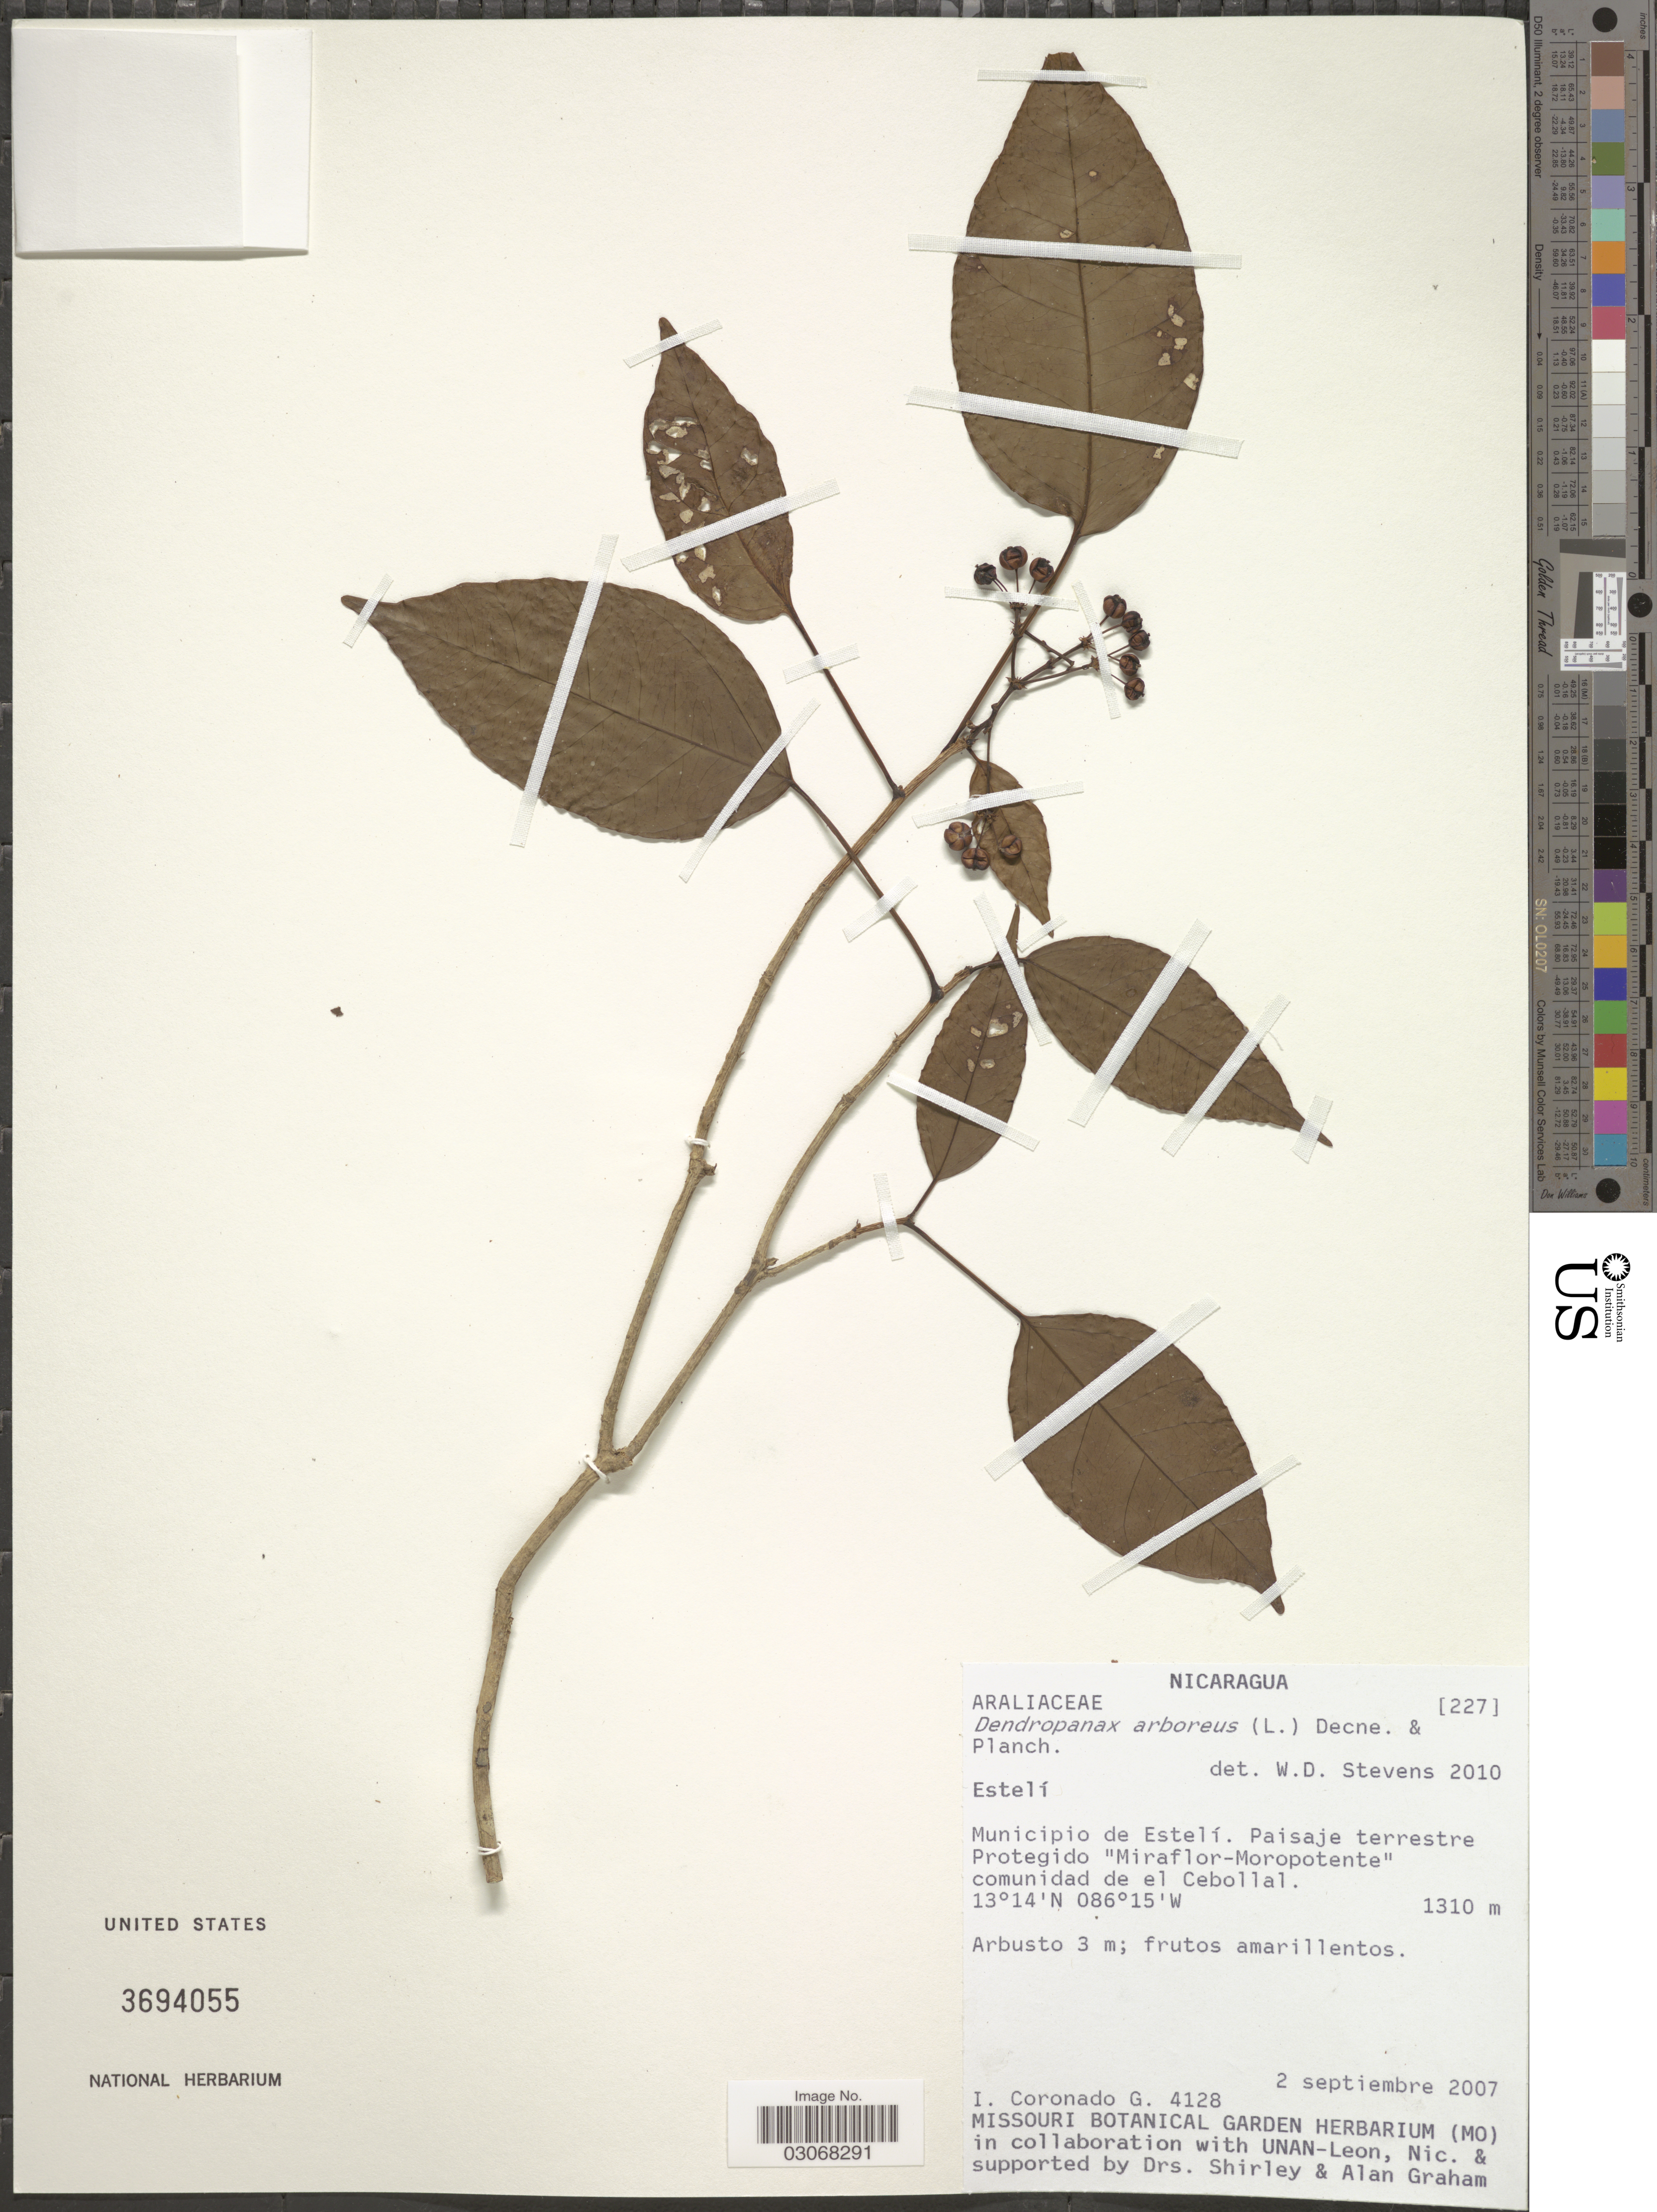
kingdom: Plantae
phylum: Tracheophyta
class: Magnoliopsida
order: Apiales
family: Araliaceae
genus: Dendropanax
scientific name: Dendropanax arboreus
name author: (L.) Decne. & Planch.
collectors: I. Coronado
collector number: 4128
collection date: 2007-09-02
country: Nicaragua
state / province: Esteli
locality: Municipio de Estelí. Paisaje terrestre Protegido "Miraflor-Moropotente" comunidad de el Cebollal.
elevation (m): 1310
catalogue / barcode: US 3694055